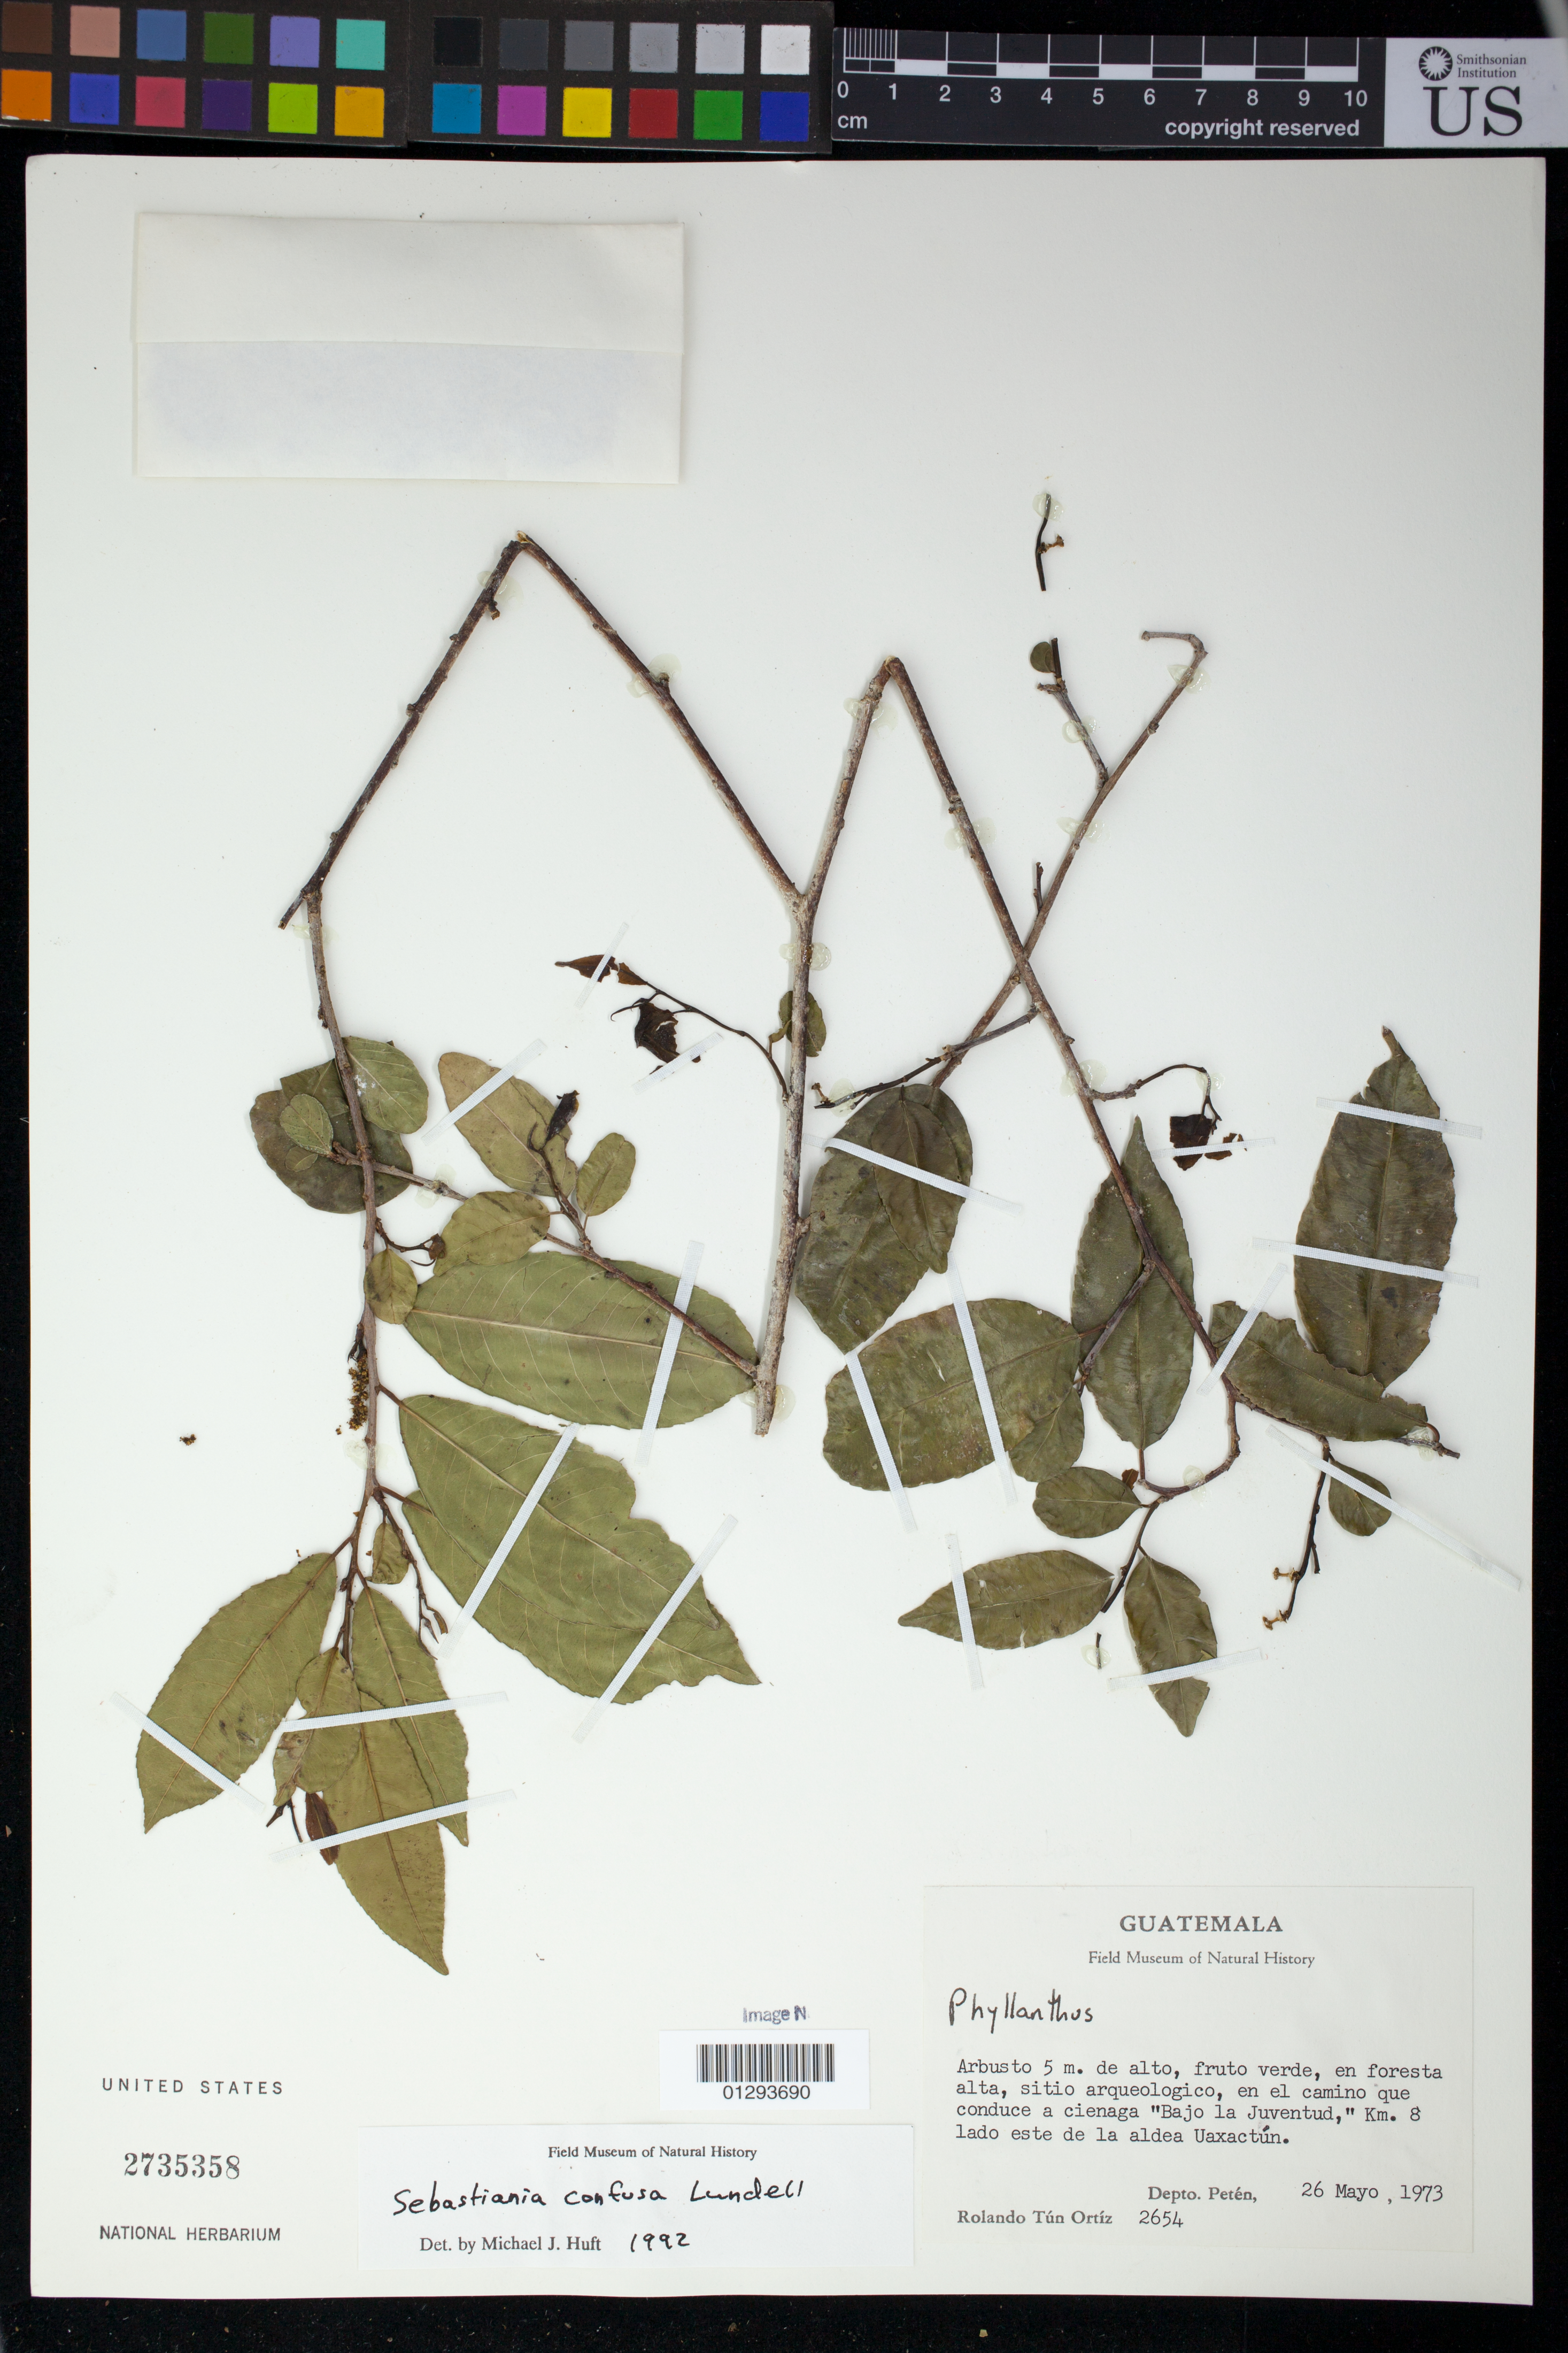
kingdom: Plantae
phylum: Tracheophyta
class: Magnoliopsida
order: Malpighiales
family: Euphorbiaceae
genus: Sebastiania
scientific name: Sebastiania confusa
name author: Lundell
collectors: R. T. Ortíz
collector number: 2654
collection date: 1973-05-26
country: Guatemala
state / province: El Petén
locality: sitio arqueologico, en el camino que conduce a cienaga "Bajo la Juventud," Km. 8 lado este de la aldea Uaxactun.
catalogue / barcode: US 2735358